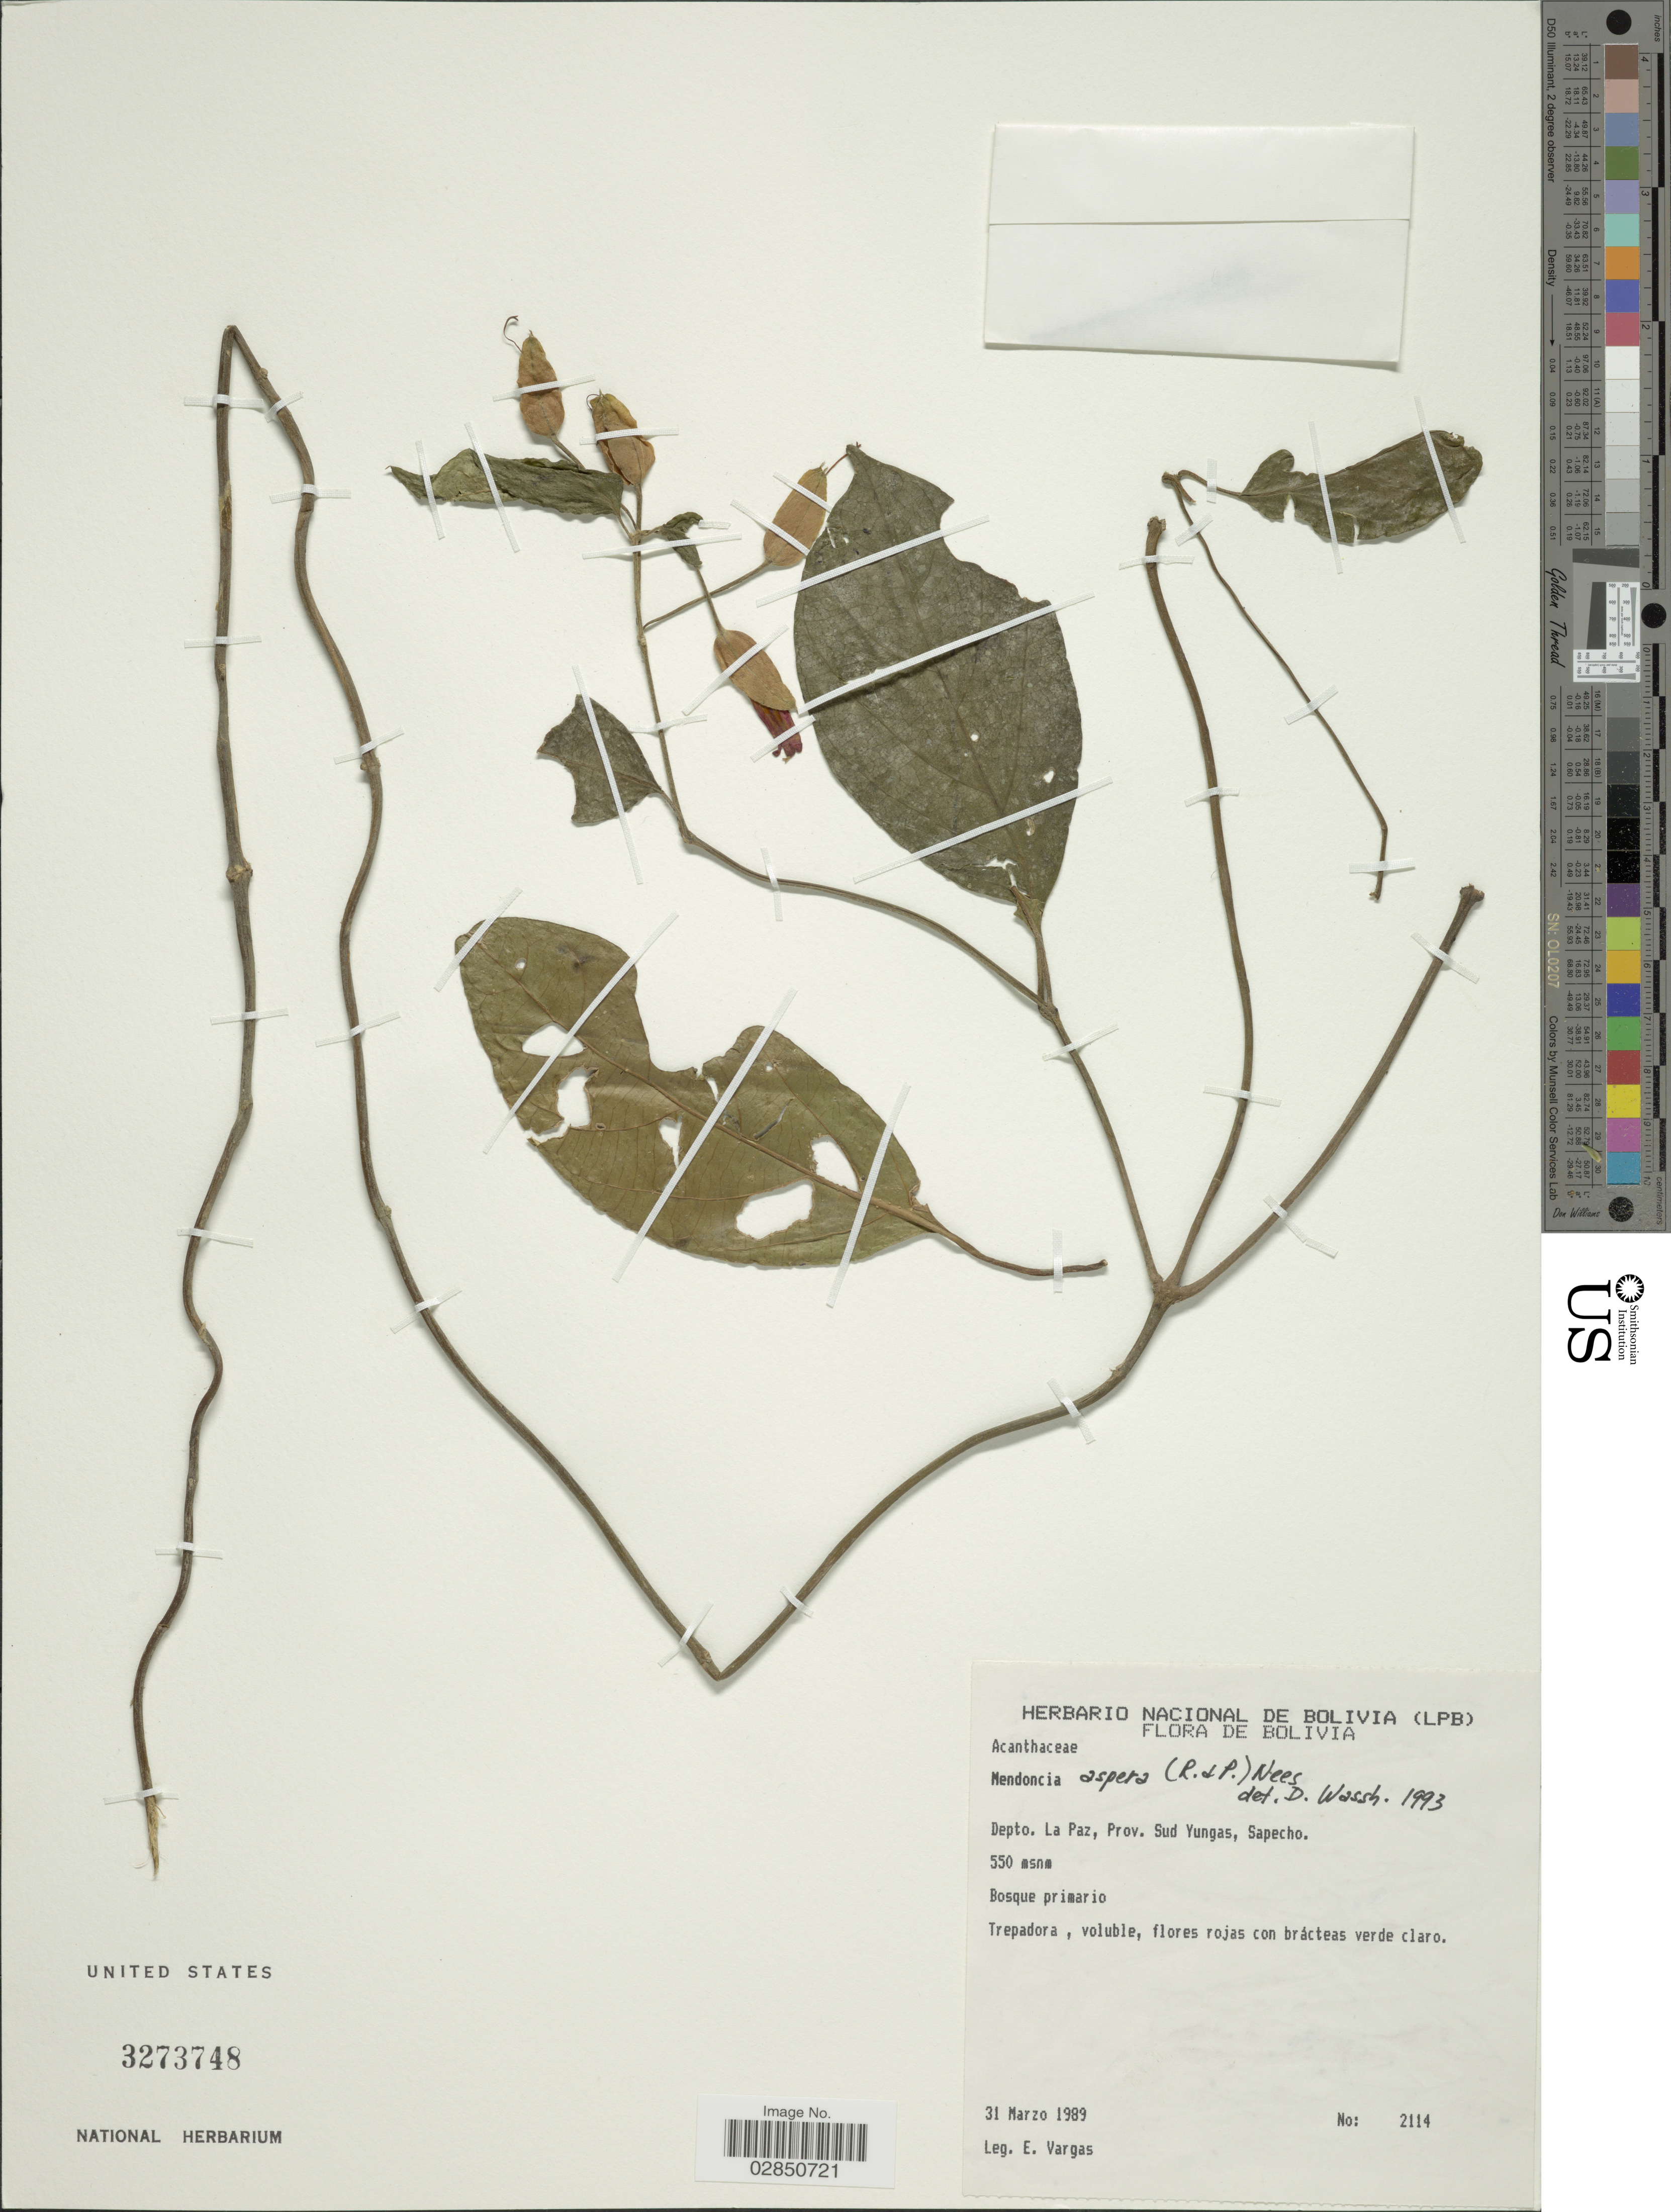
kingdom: Plantae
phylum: Tracheophyta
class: Magnoliopsida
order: Lamiales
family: Acanthaceae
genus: Mendoncia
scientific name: Mendoncia aspera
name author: (Ruiz & Pav.) Nees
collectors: E. Vargas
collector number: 2114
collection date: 1989-03-31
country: Bolivia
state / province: La Paz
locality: Depto. La Paz, Prov. Sud Yungas, Sapecho.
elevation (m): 550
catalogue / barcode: US 3273748